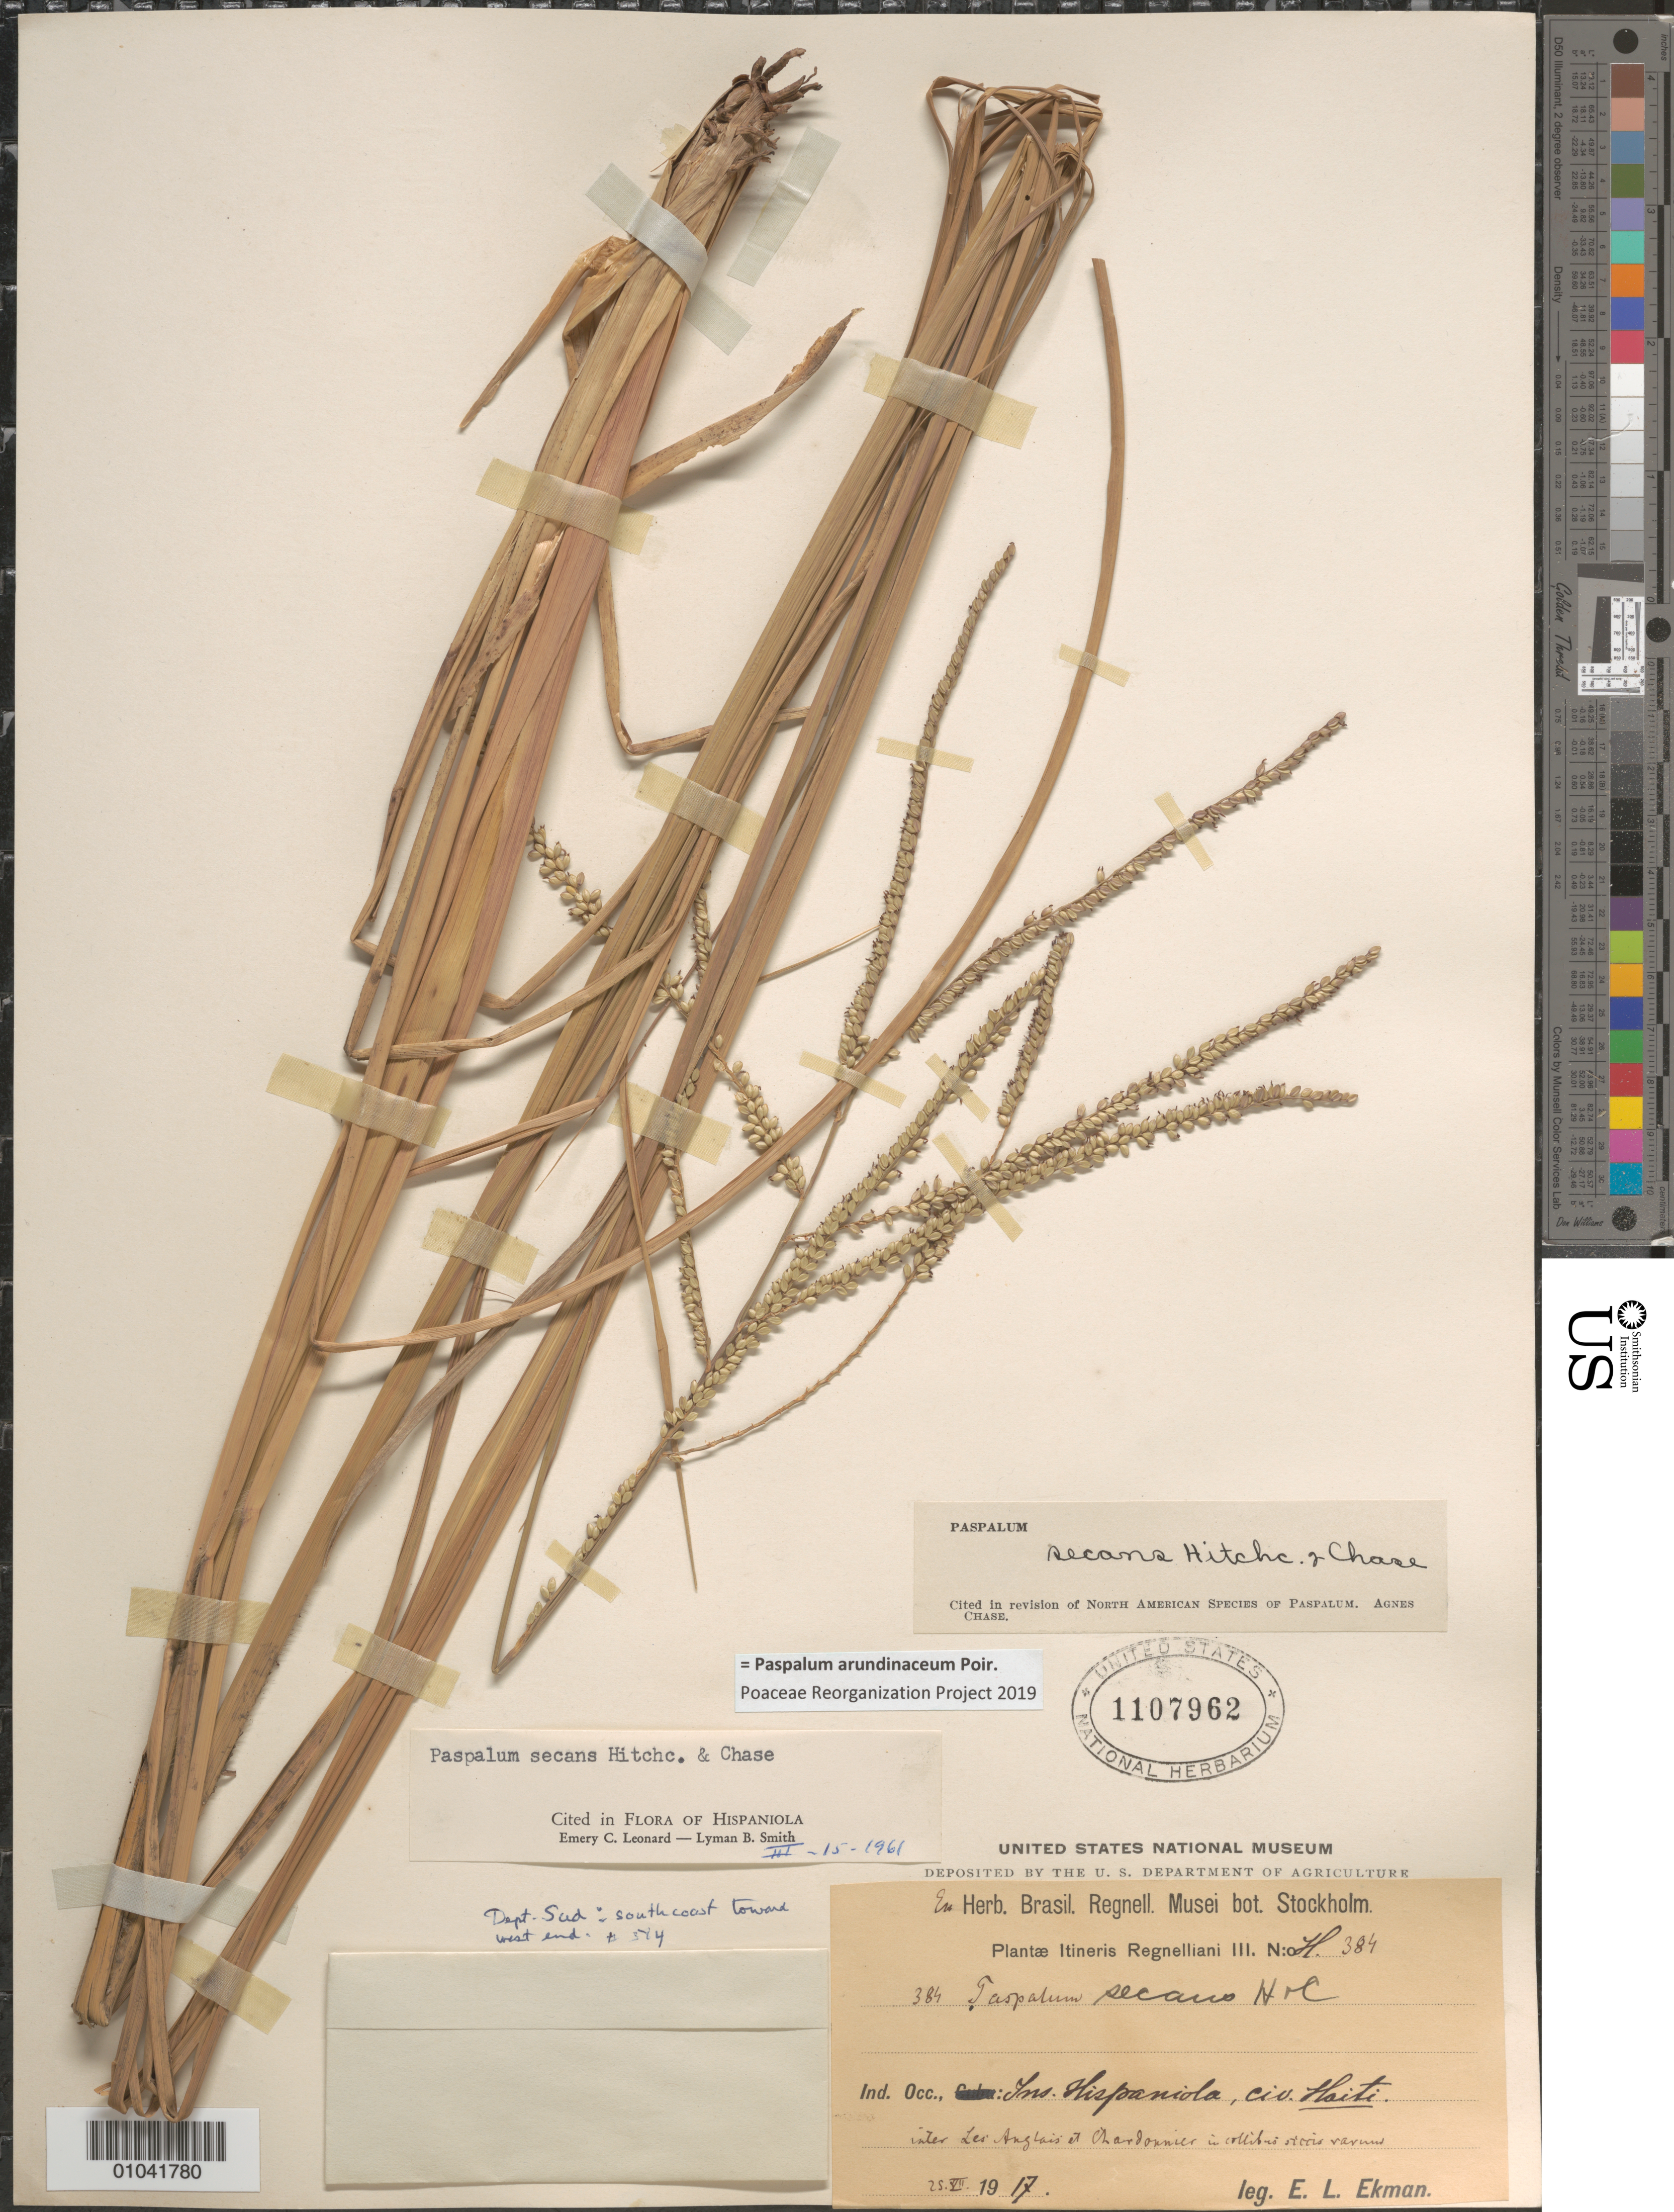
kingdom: Plantae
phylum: Tracheophyta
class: Liliopsida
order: Poales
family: Poaceae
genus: Paspalum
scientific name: Paspalum secans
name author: Hitchc. & Chase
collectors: E. L. Ekman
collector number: H 384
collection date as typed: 25 Jul 1917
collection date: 1917-07-25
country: Haiti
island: Hispaniola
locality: Inter Los Anglais et Chardonnies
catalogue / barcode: US 1107962